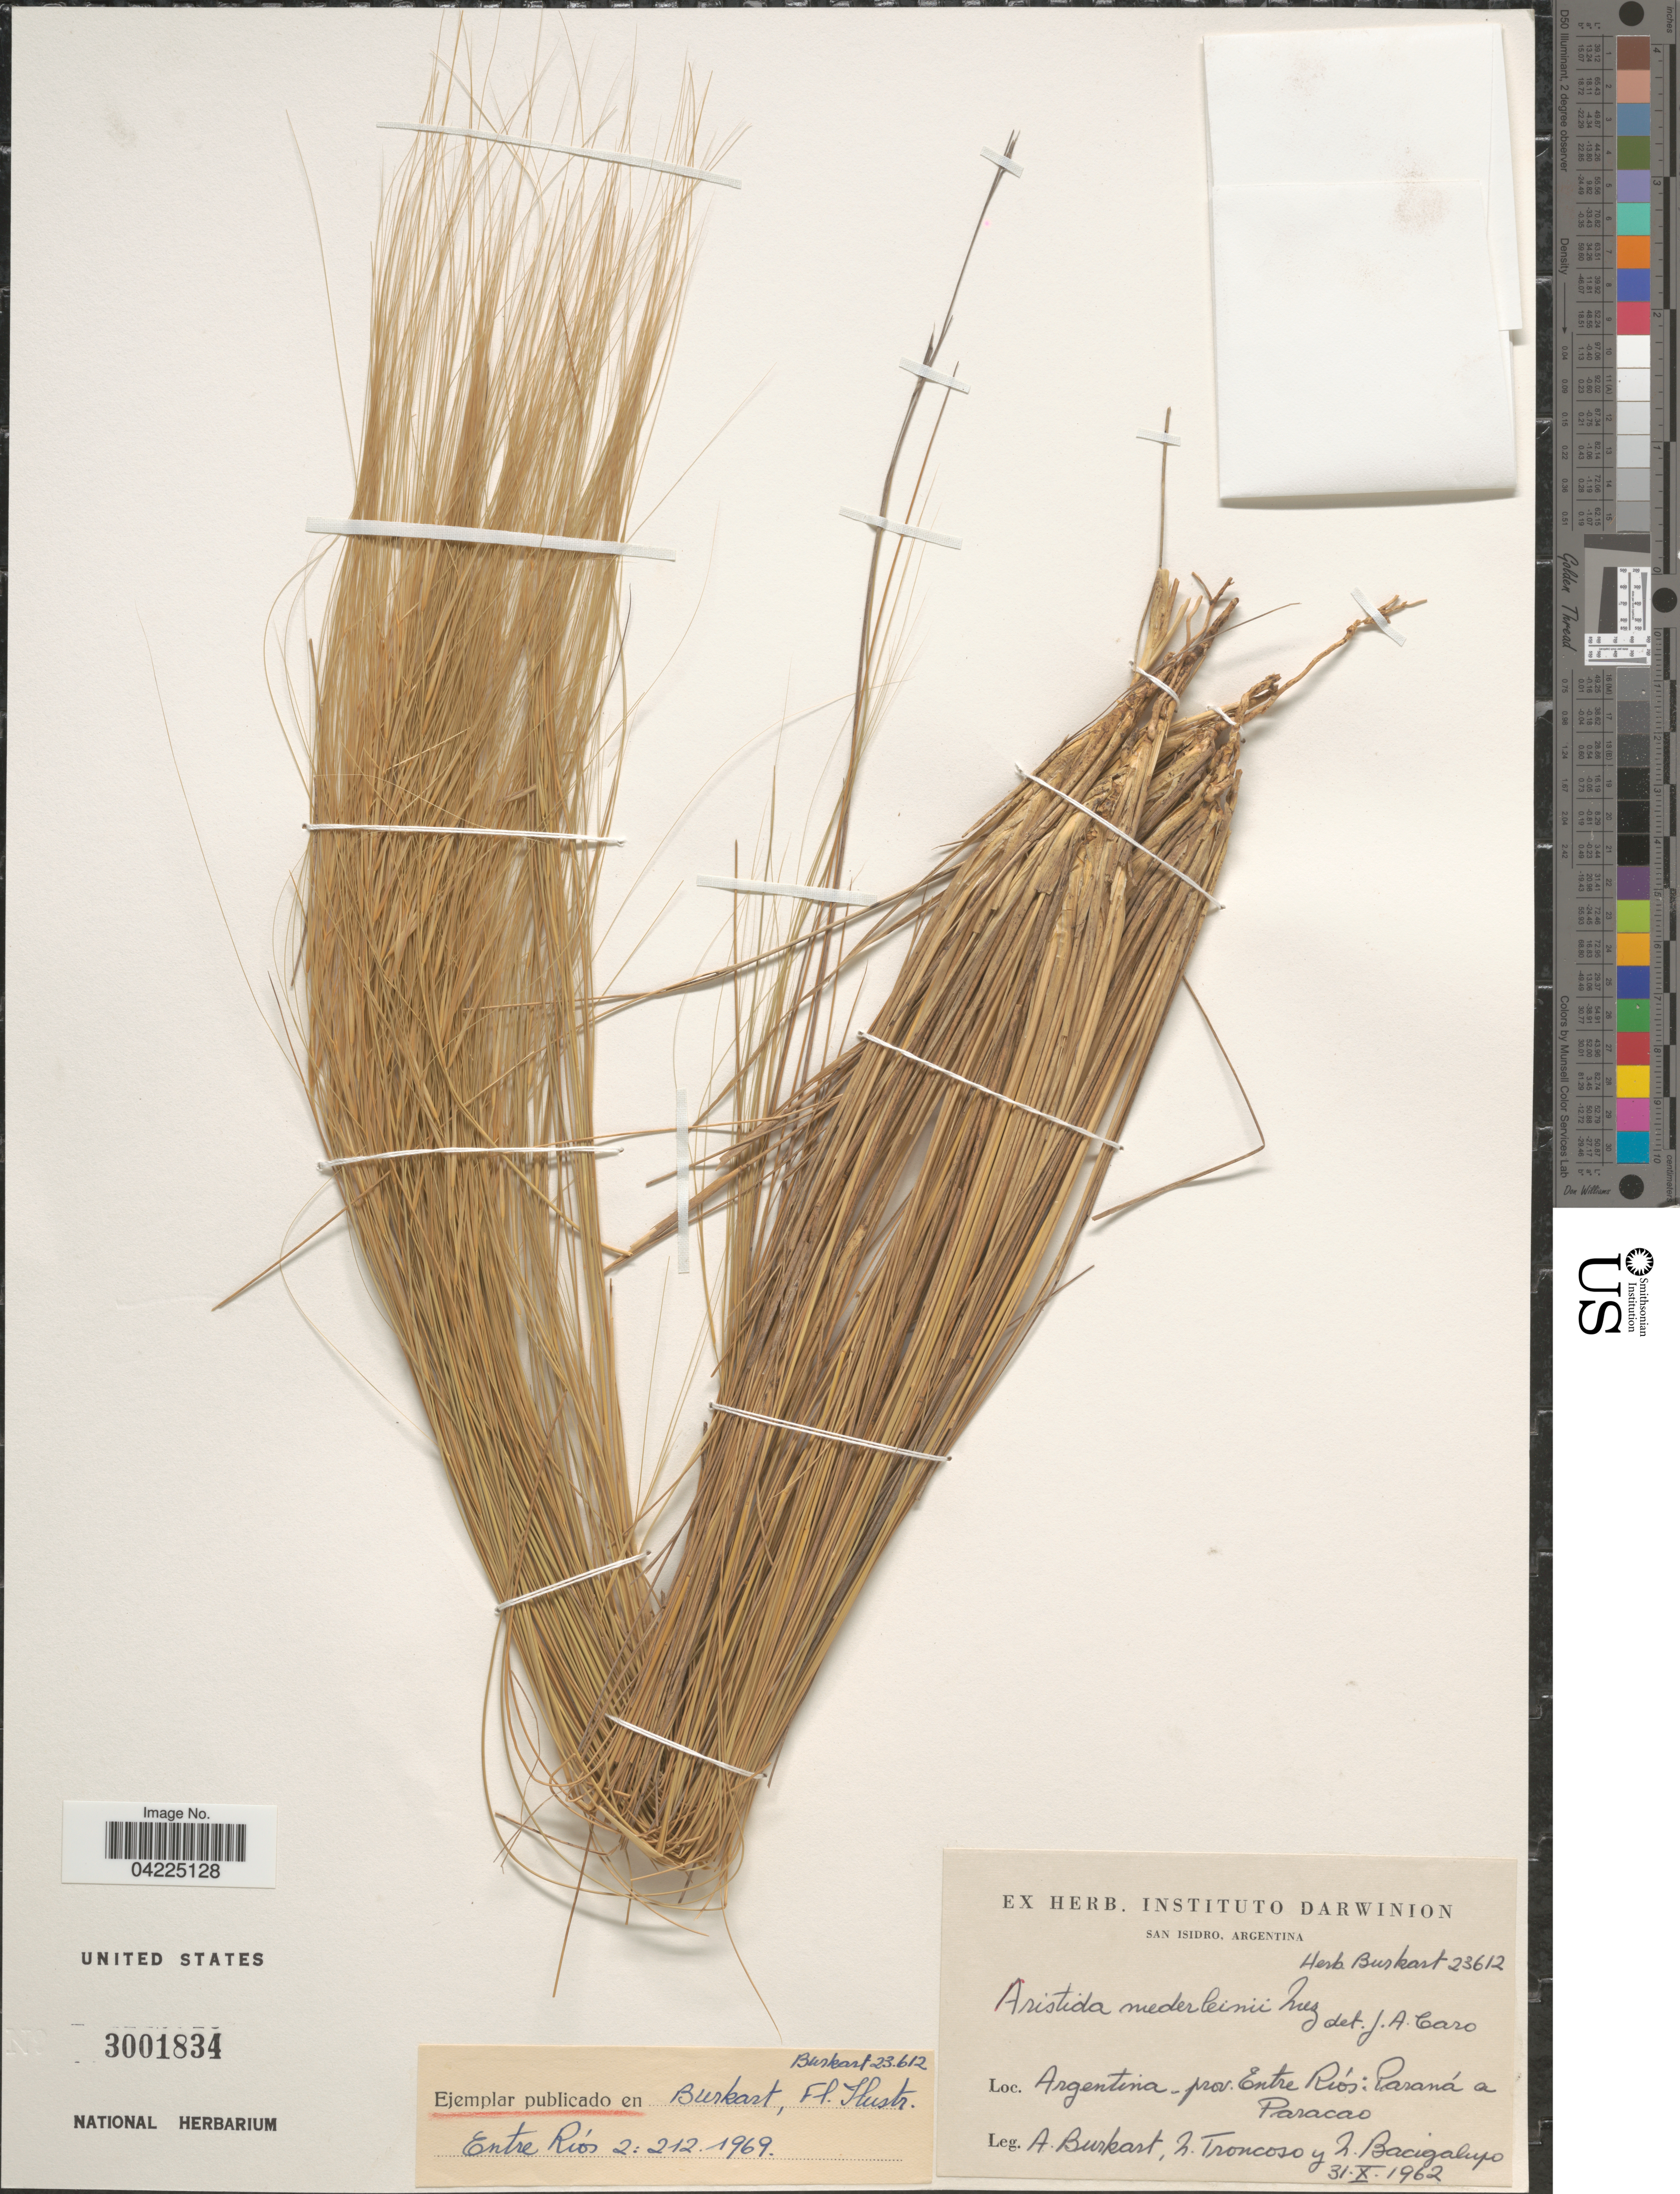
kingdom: Plantae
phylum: Tracheophyta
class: Liliopsida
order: Poales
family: Poaceae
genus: Aristida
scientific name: Aristida niederleinii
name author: Mez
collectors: A. E. Burkart, N. Troncoso & N. M. Bacigalupo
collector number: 23612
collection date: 1962-10-31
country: Argentina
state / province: Entre Rios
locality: Paraná a Paracao.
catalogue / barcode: US 3001834